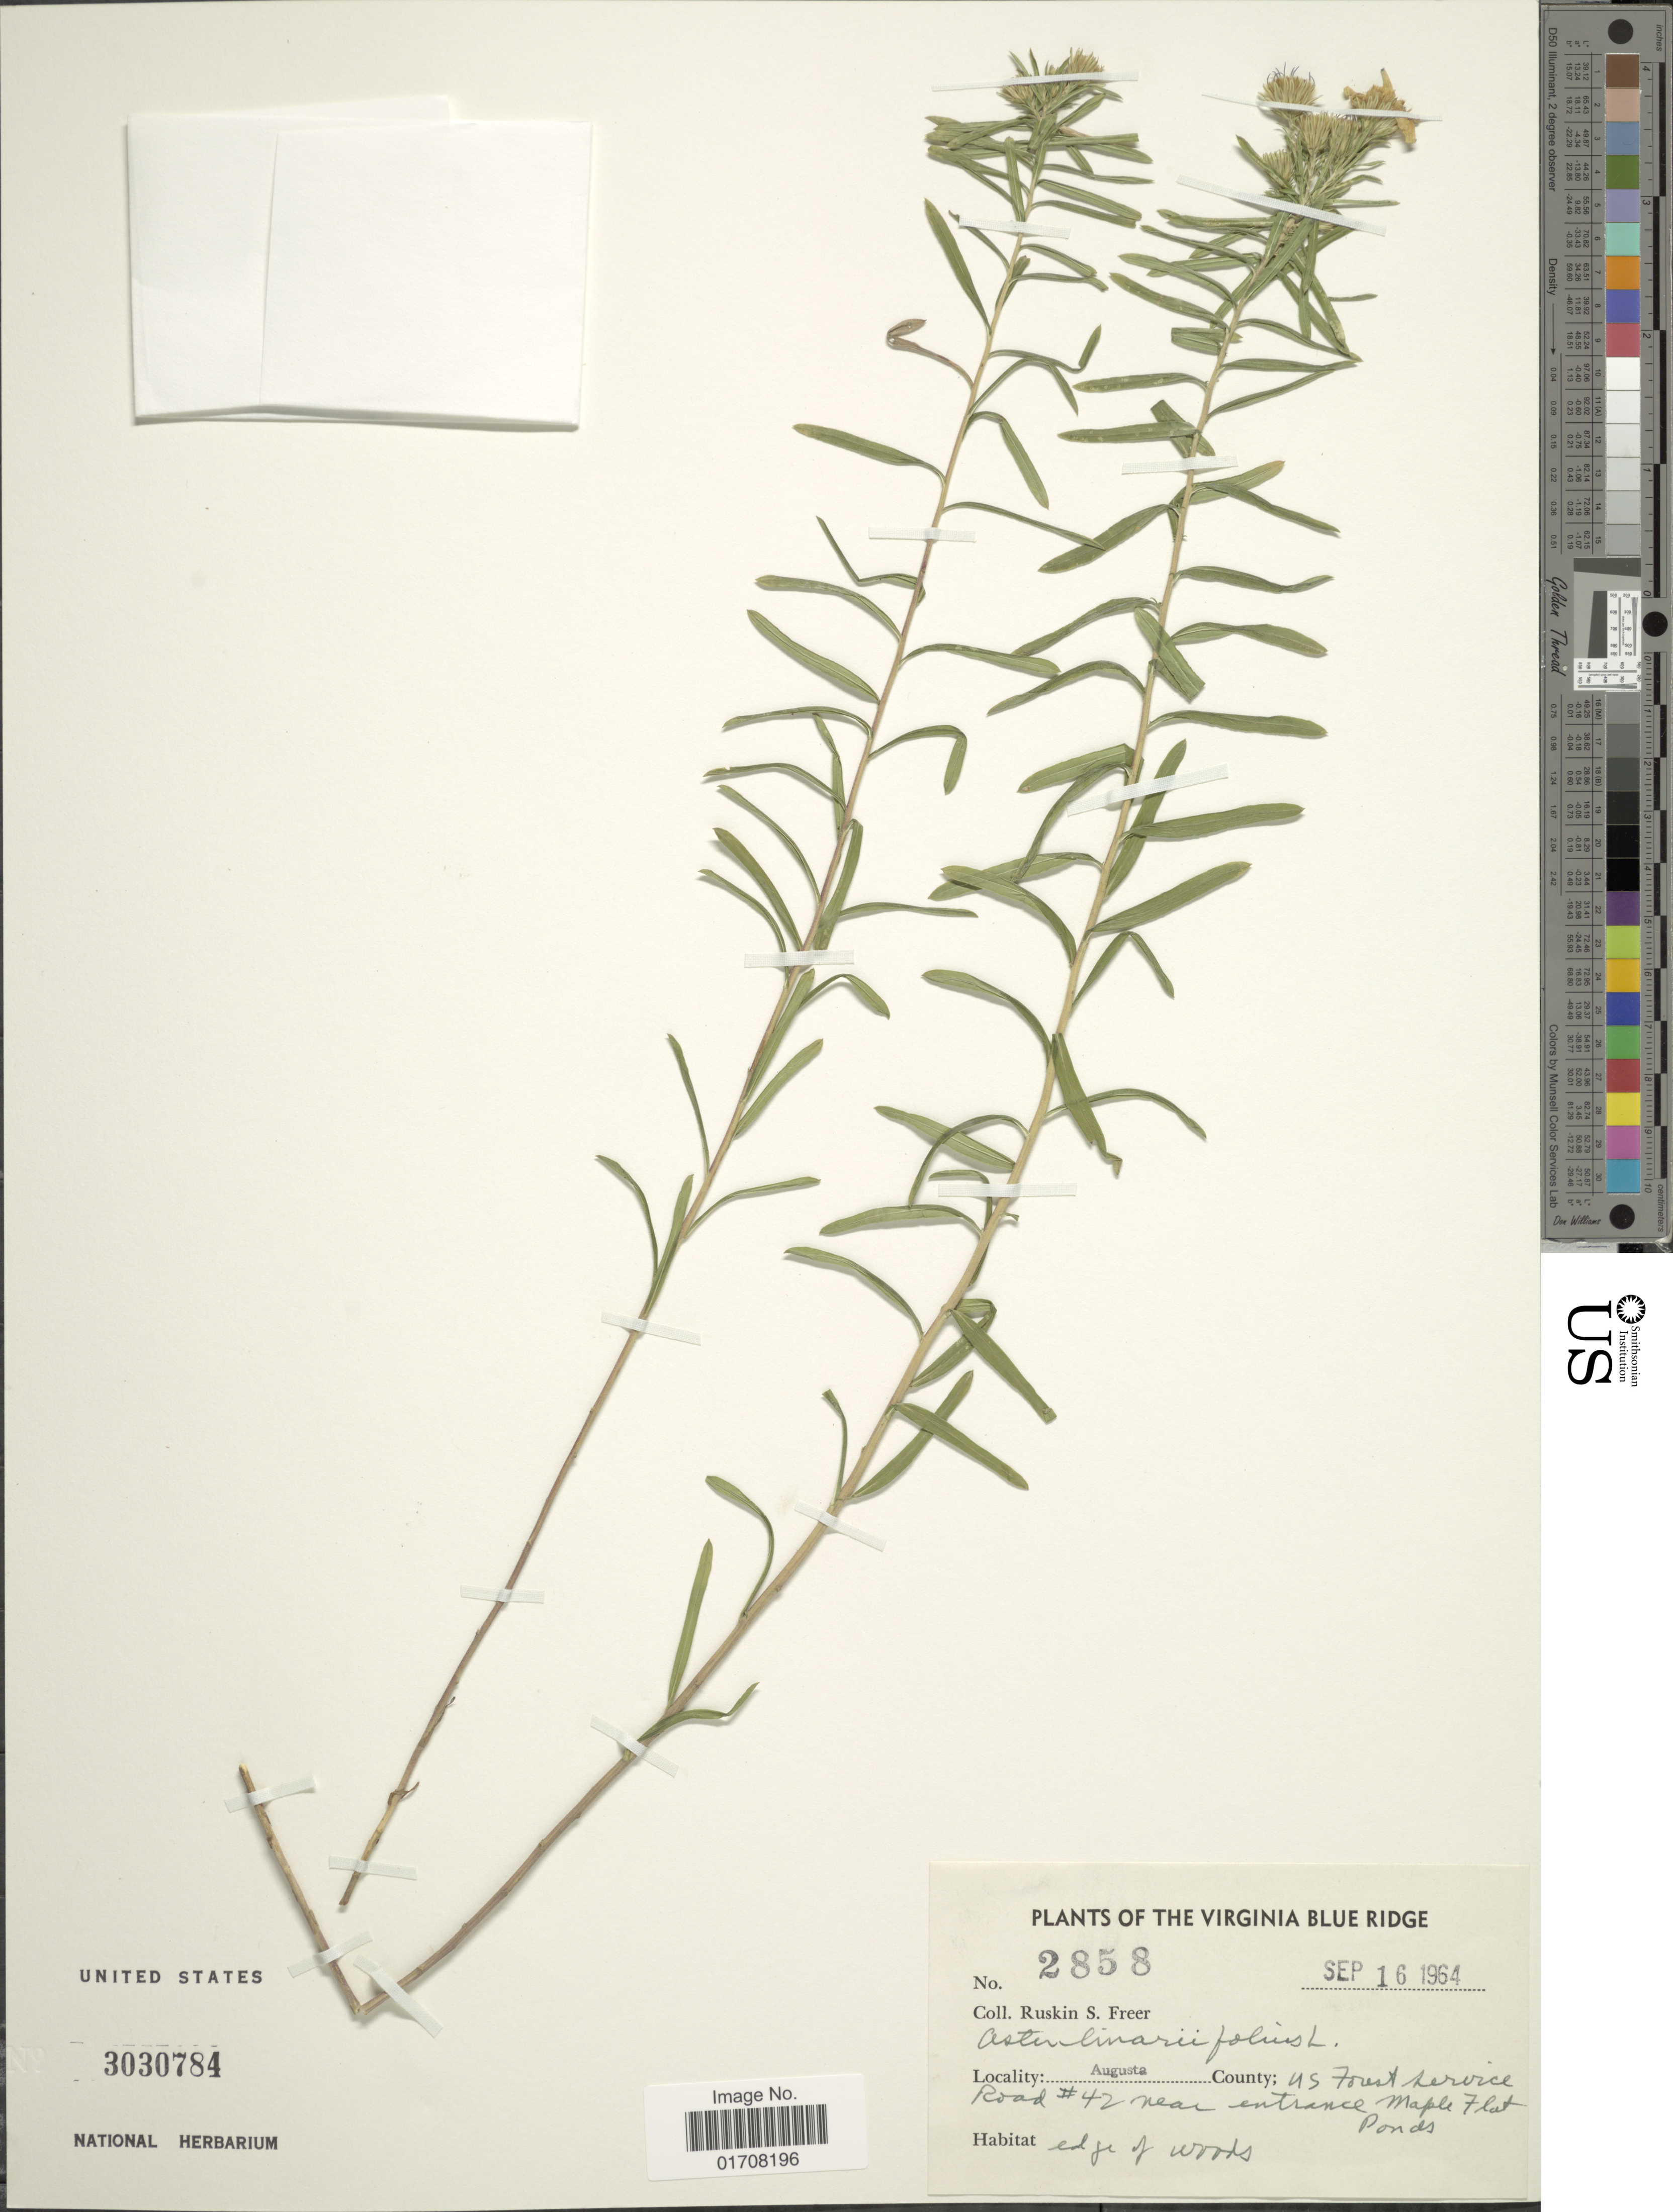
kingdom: Plantae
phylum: Tracheophyta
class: Magnoliopsida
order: Asterales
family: Asteraceae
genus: Ionactis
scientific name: Ionactis linariifolia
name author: (L.) Greene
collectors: R. Freer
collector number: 2858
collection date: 1964-09-16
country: United States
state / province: Virginia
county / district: Augusta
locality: Virginia Blue Ridge, Augusta County, US Forest Service Road #42 near entrance Maple Flat Ponds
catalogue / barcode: US 3030784